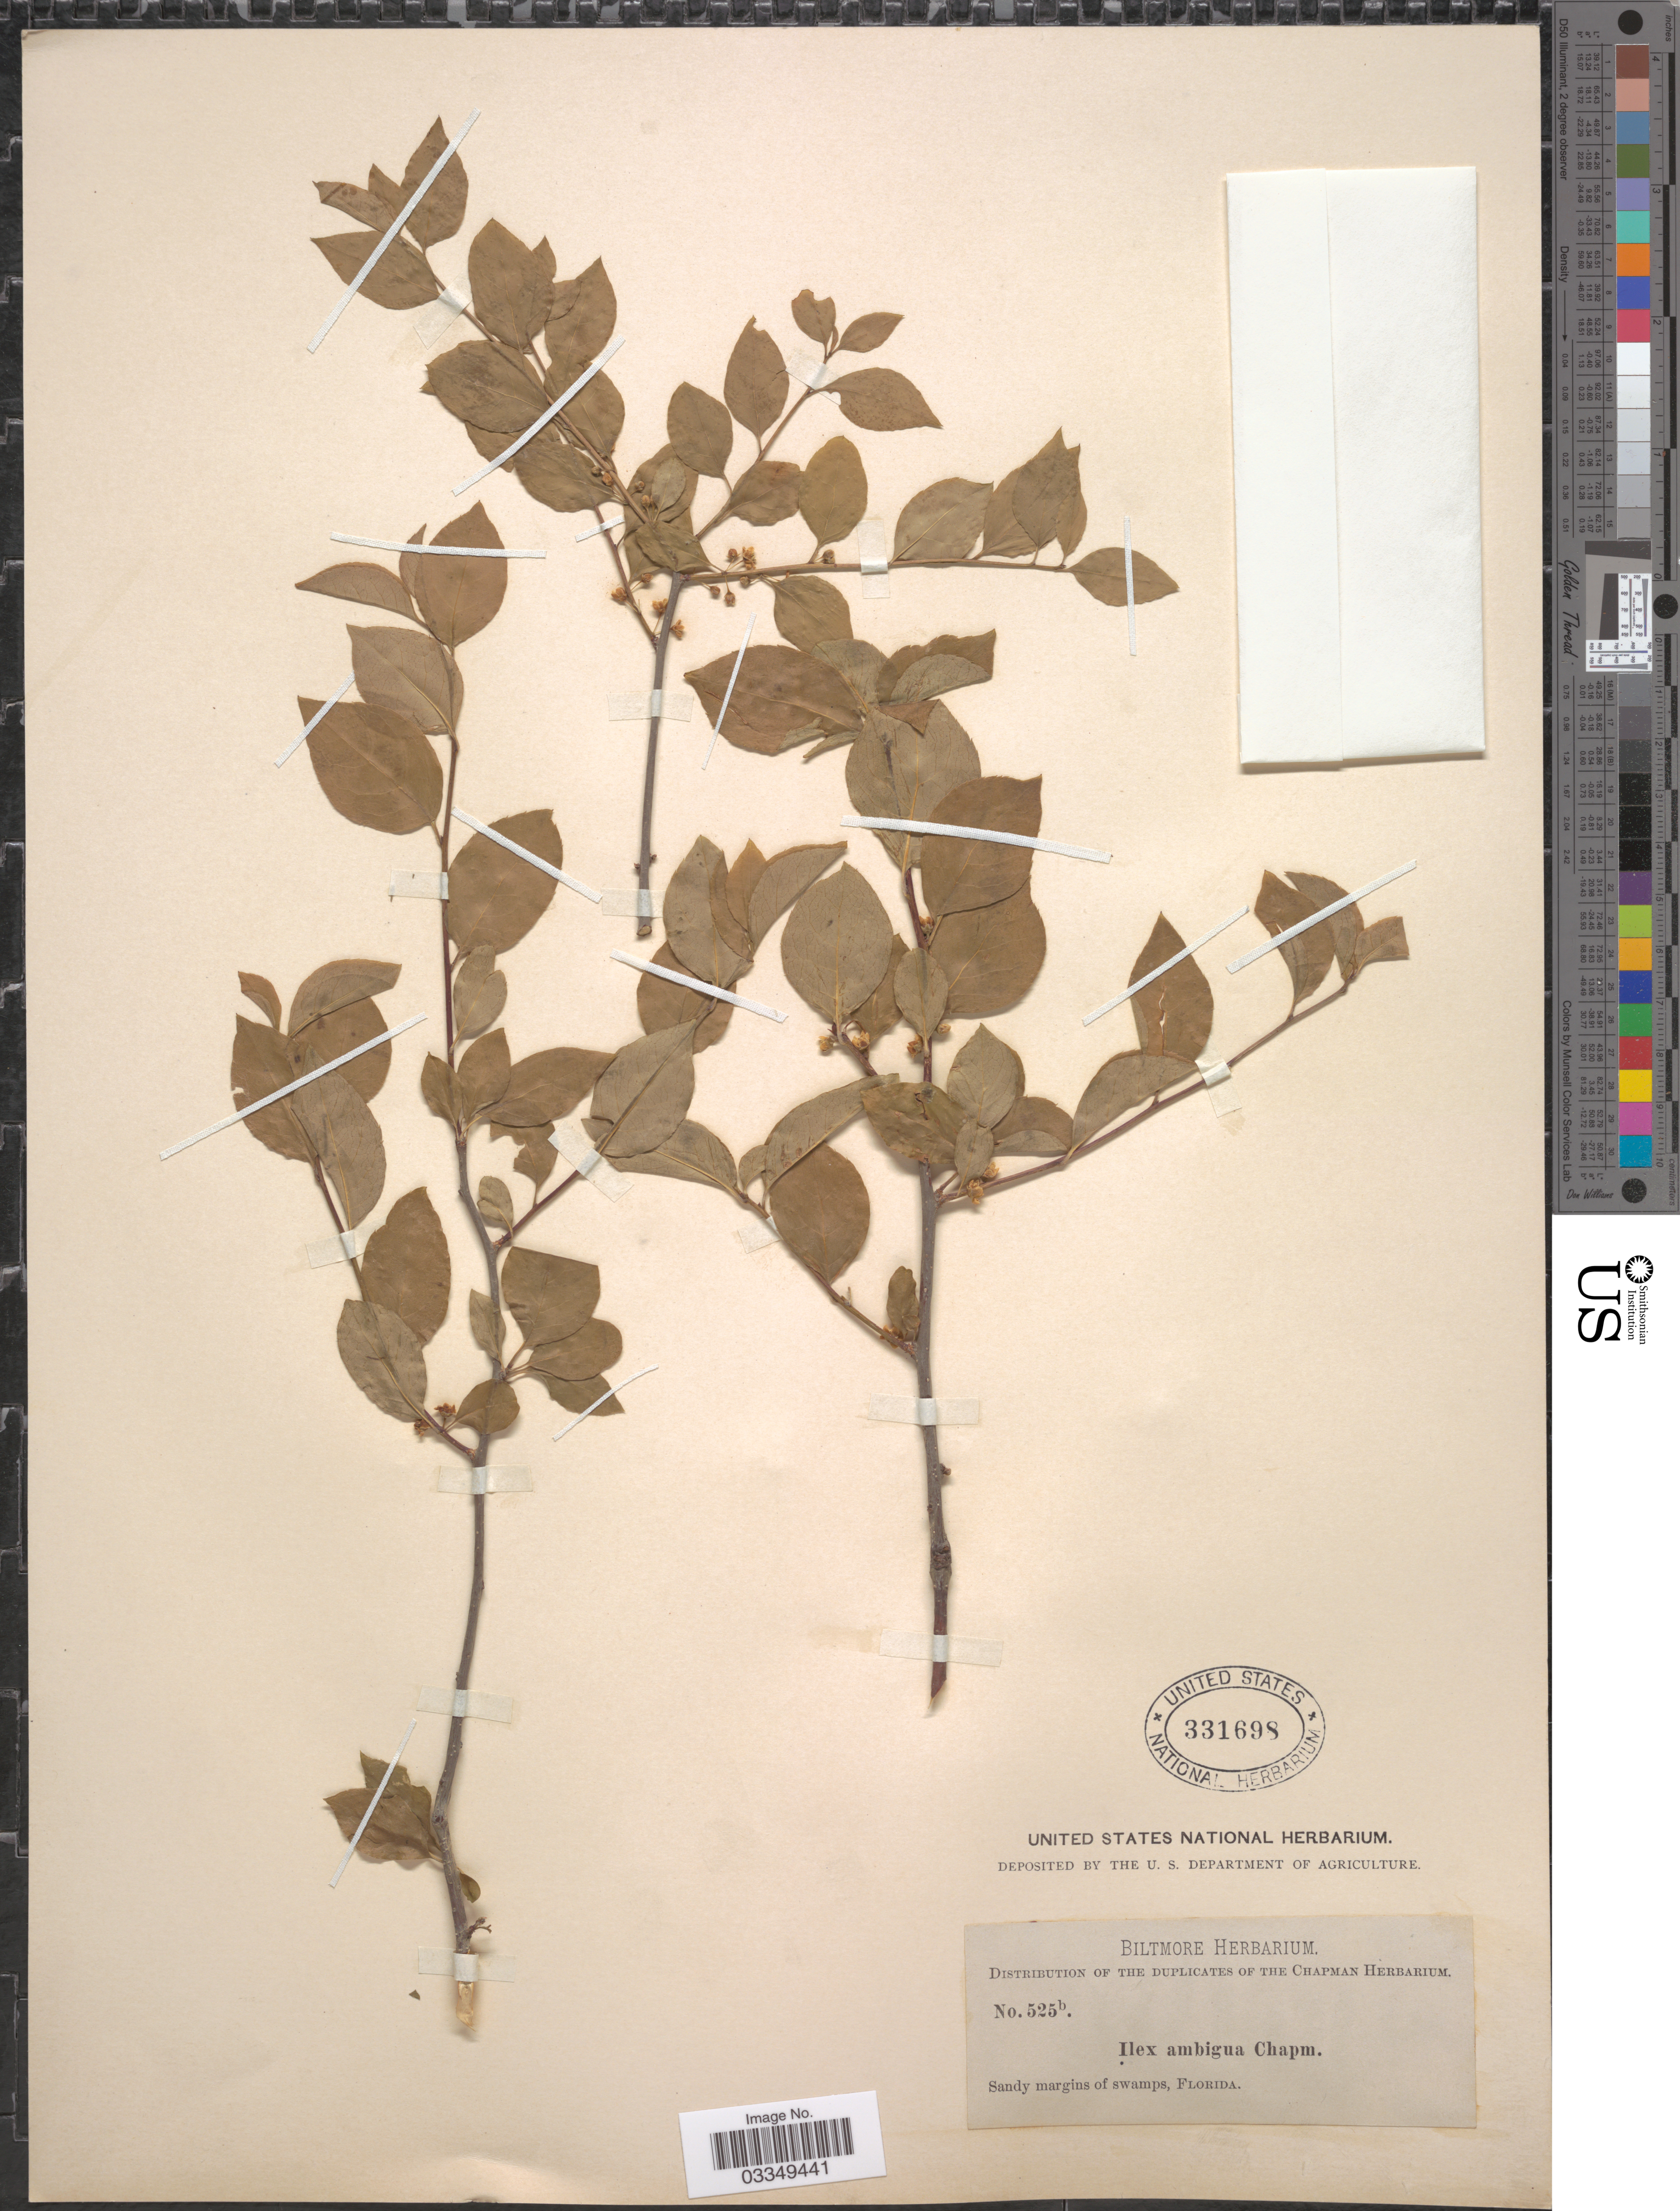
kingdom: Plantae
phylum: Tracheophyta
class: Magnoliopsida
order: Aquifoliales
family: Aquifoliaceae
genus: Ilex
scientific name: Ilex ambigua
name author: Chapm.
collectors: ex herb. Biltmore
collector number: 525b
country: United States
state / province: Florida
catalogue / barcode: US 331698